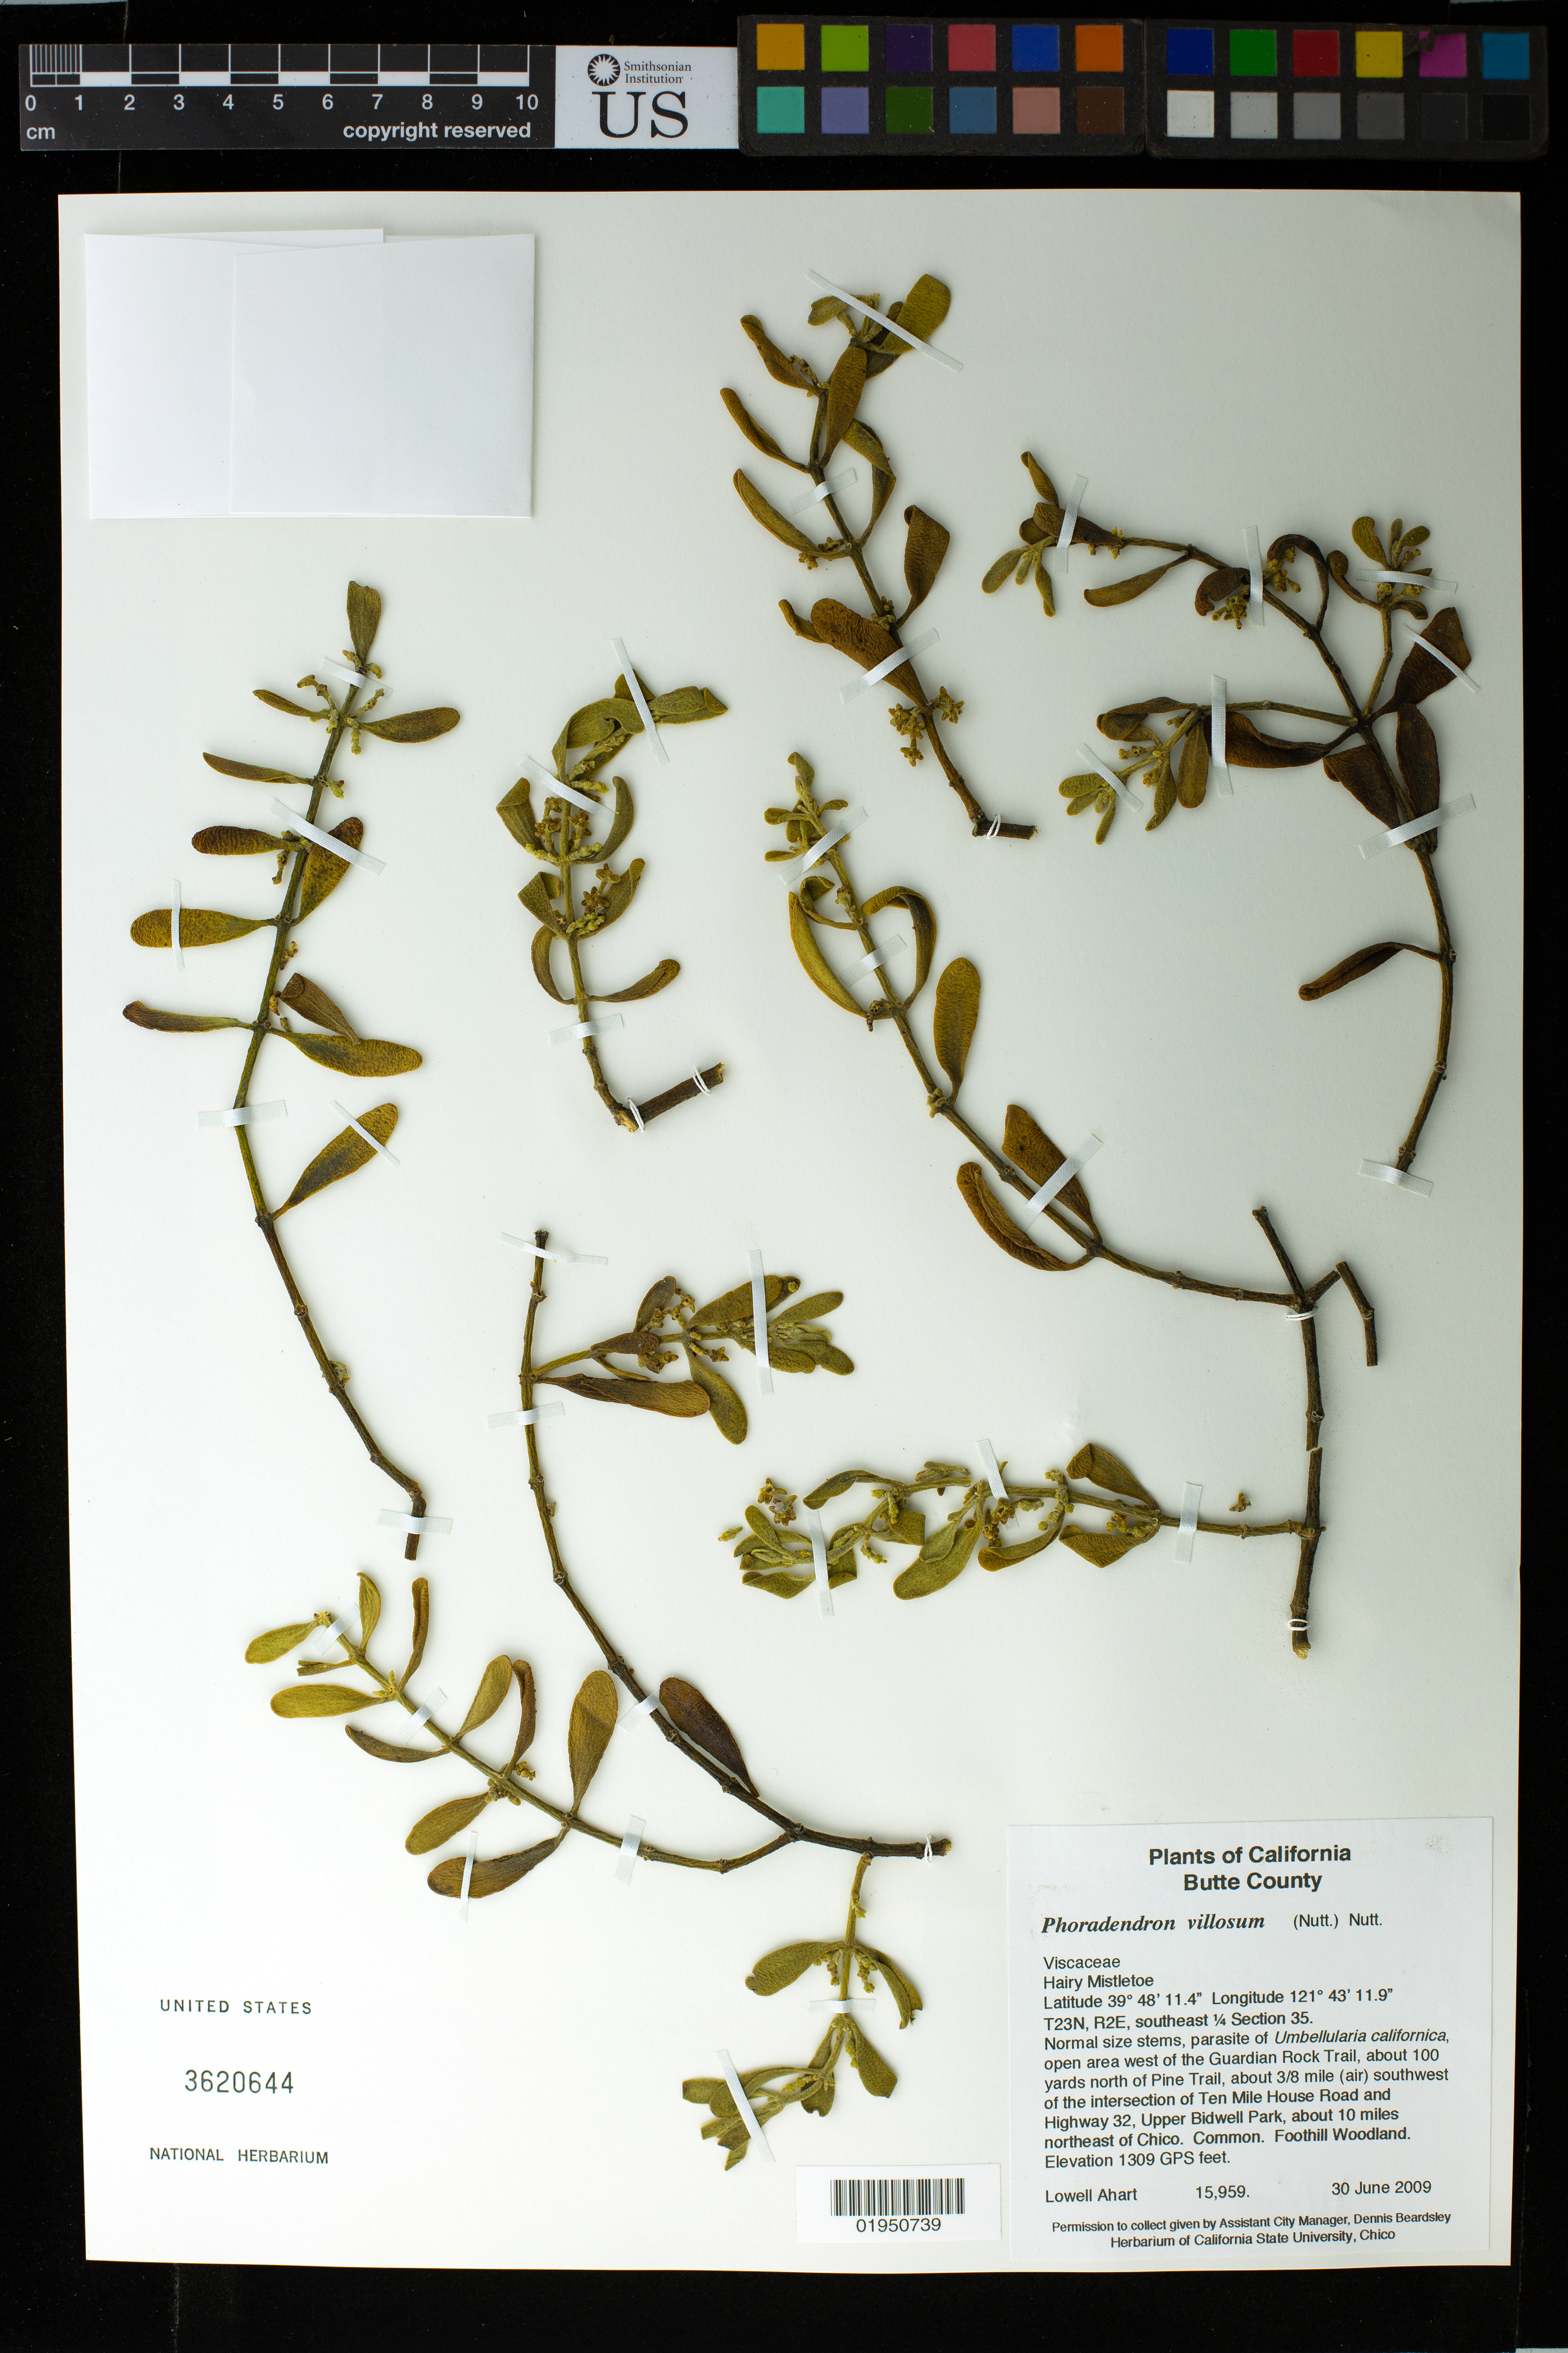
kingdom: Plantae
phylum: Tracheophyta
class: Magnoliopsida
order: Santalales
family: Viscaceae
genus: Phoradendron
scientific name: Phoradendron villosum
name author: (Nutt.) Nutt. ex Engelm.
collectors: L. Ahart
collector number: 15959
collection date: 2009-06-30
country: United States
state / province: California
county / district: Butte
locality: Butte County, T23N, R2E, southeast 1/4 Section 35, west of the Guardian Rock Trail, about 120 yards north of Pine Trail, about 3/8 mile (air) southwest of the intersection of Ten Mile House Road and Highway 32, Upper Bidwell Park, about 10 miles northeast of Chico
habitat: open area, Foothill Woodland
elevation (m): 399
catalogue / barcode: US 3620644